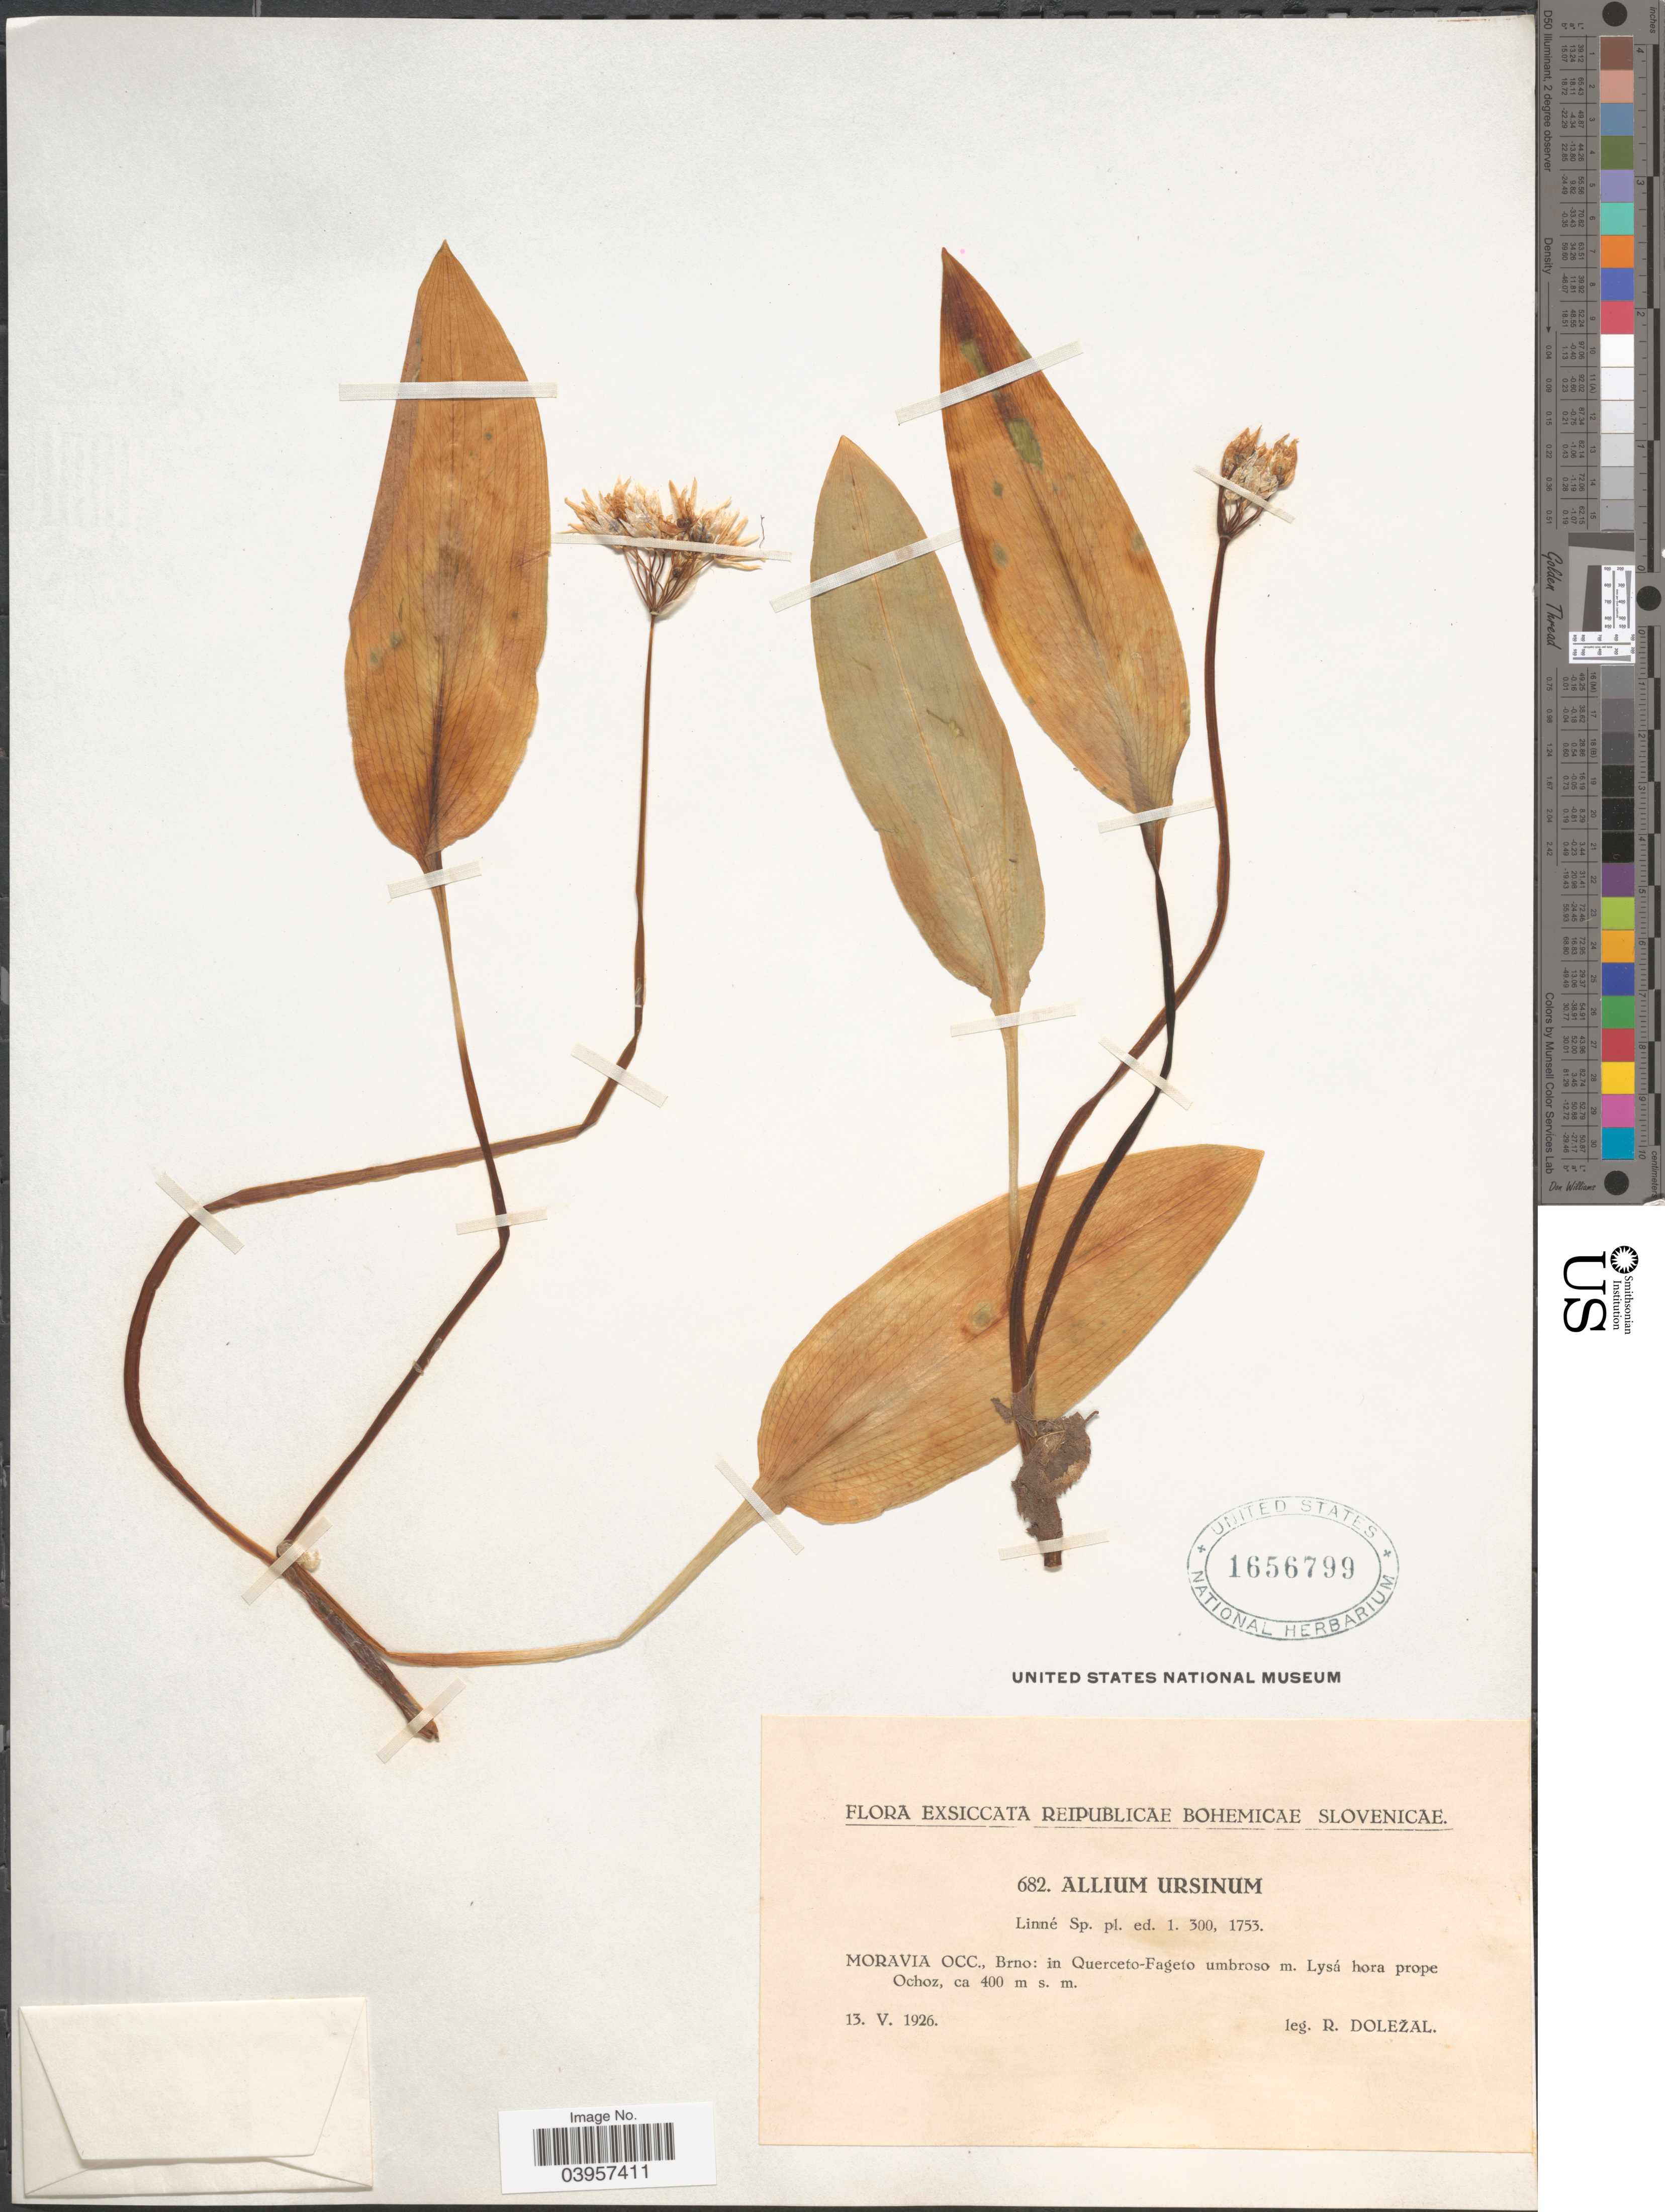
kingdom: Plantae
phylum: Tracheophyta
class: Liliopsida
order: Asparagales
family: Amaryllidaceae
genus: Allium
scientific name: Allium ursinum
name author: L.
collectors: R. Dolezal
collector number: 682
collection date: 1926-05-13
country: Czechia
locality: Reipublicae Bohemicae Slovenicae. Moravia Occ., Brno: in Querceto-Fageto umbroso m. Lysá hora prope Ochoz.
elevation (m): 400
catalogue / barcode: US 1656799